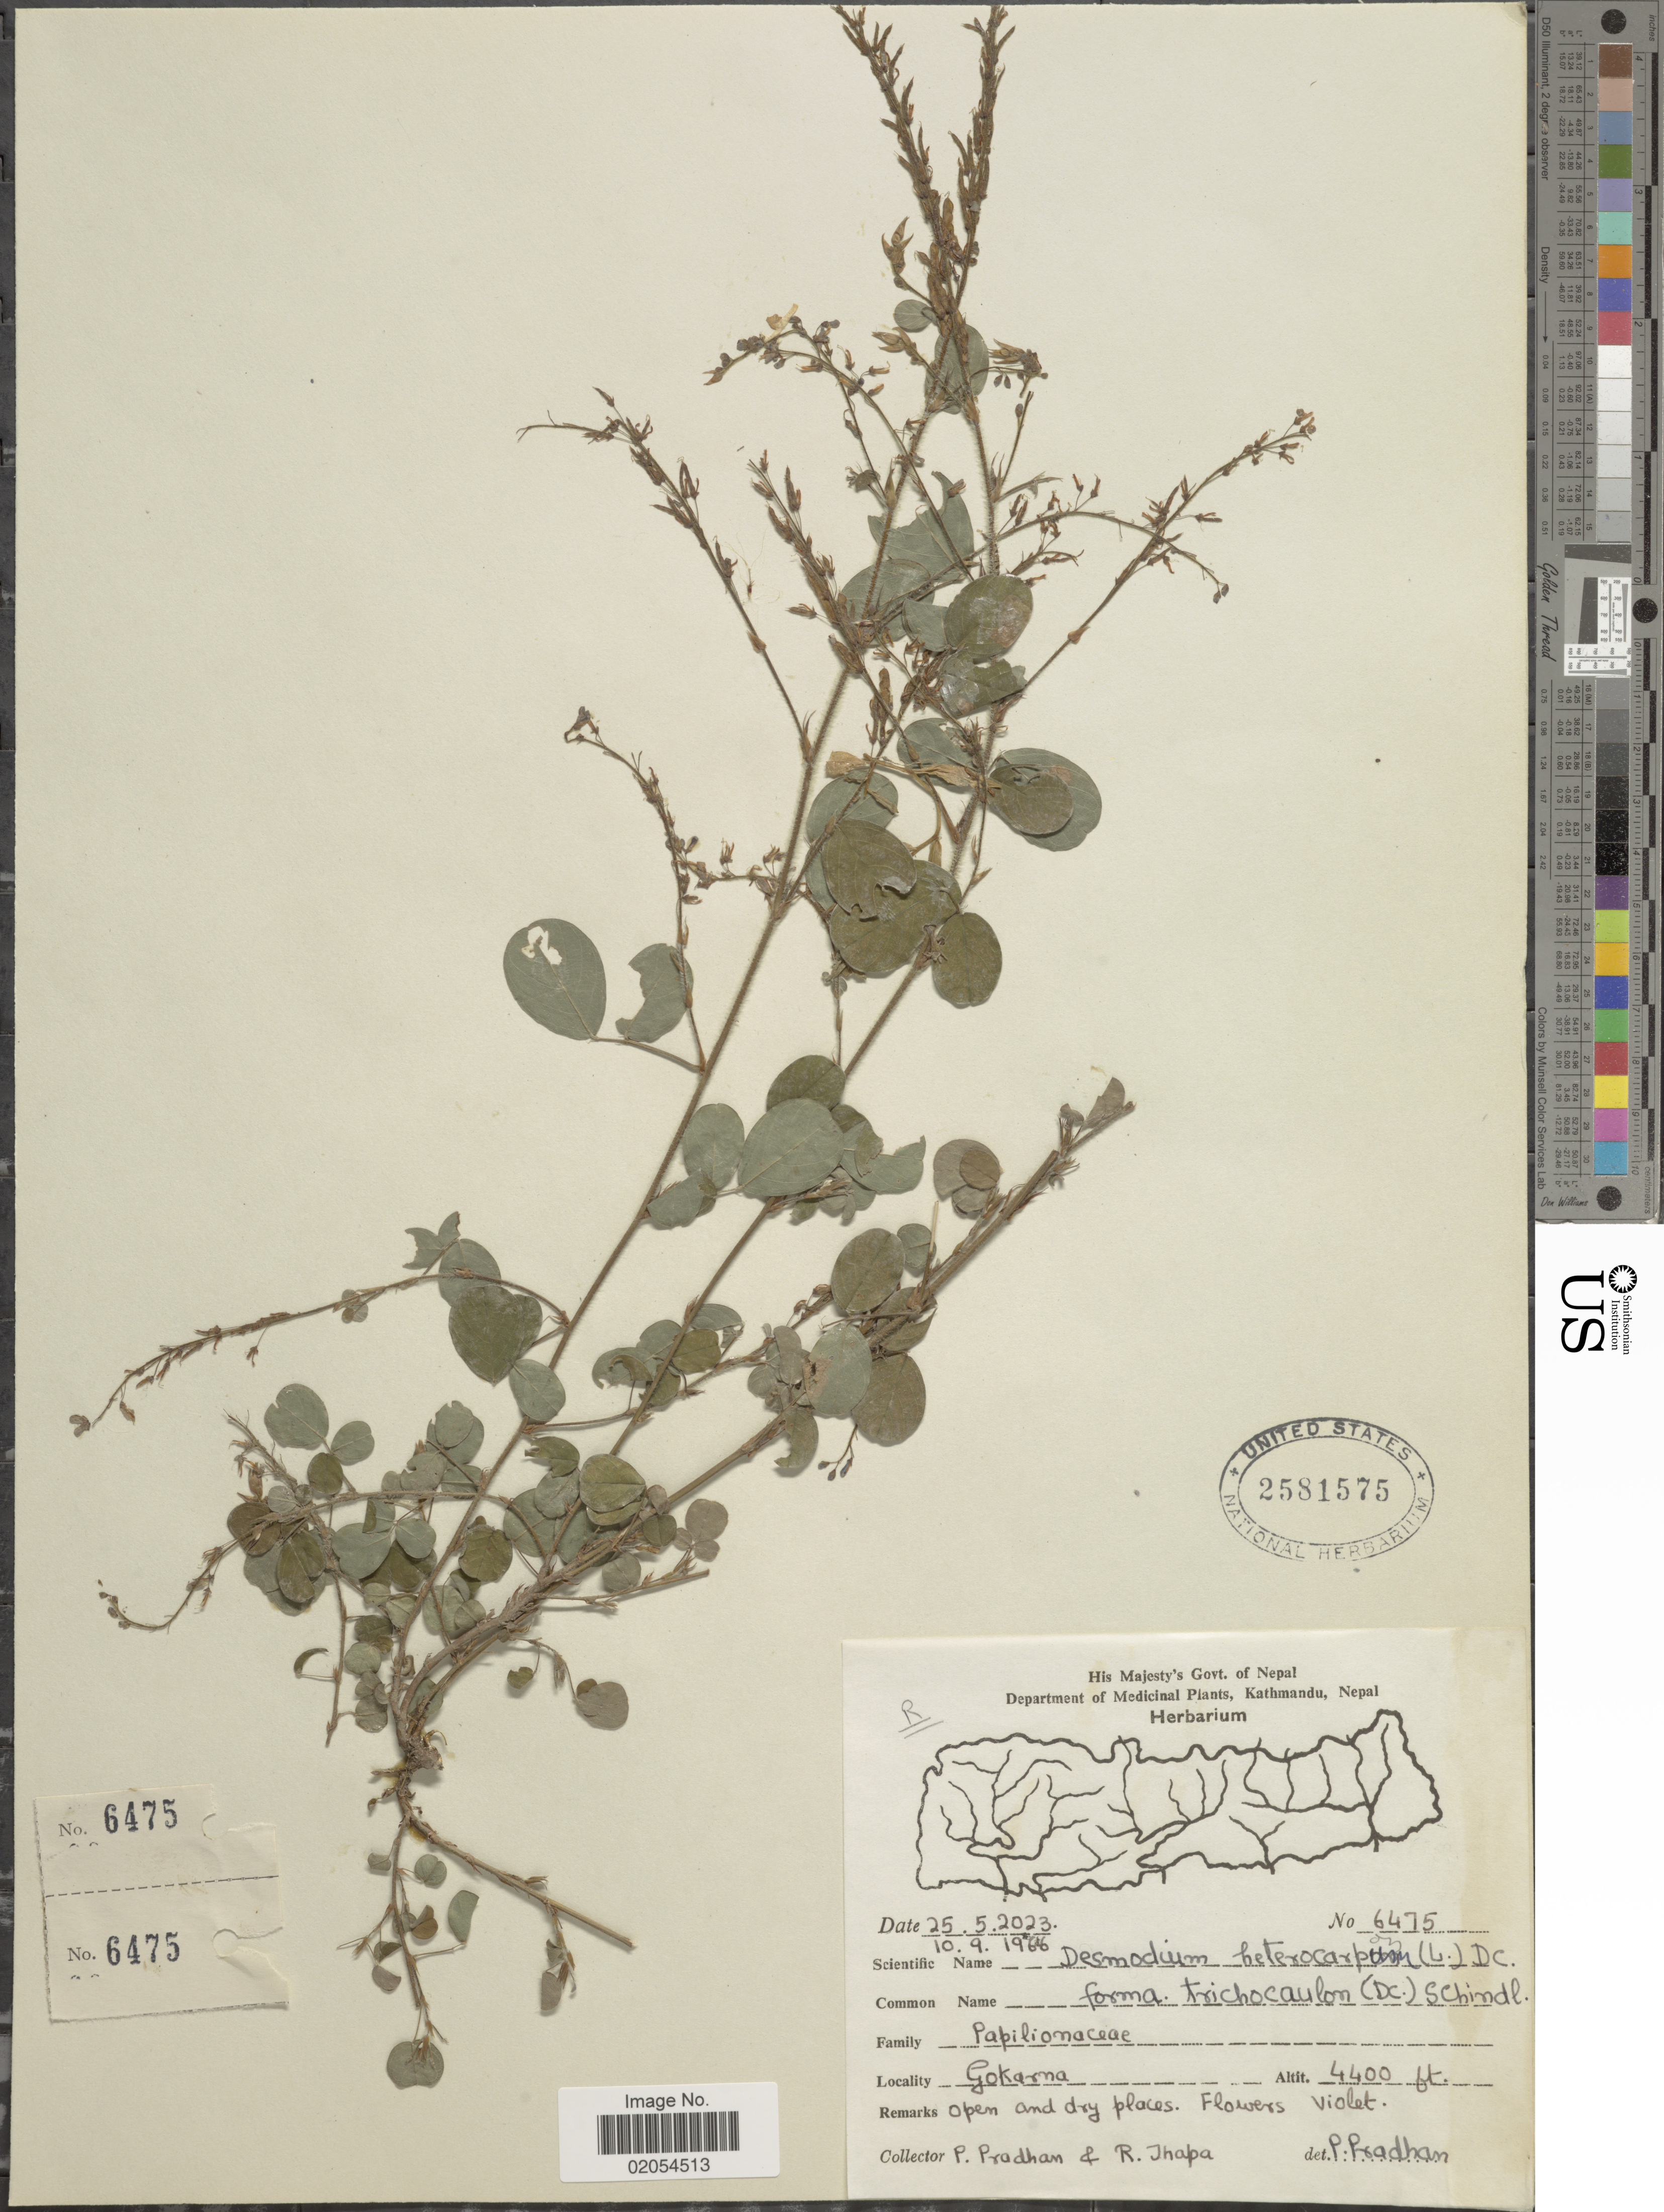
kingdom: Plantae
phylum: Tracheophyta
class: Magnoliopsida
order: Fabales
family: Fabaceae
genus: Grona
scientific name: Grona heterocarpos subsp. heterocarpos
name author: (L.) H. Ohashi & K. Ohashi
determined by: Strong, Mark T., (BOT), Smithsonian Institution - National Museum of Natural History (UNITED STATES)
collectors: P. Pradhan & R. Thapa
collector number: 6475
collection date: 1966-10-09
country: Nepal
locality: Gokarna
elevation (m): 1341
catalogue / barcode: US 32581575